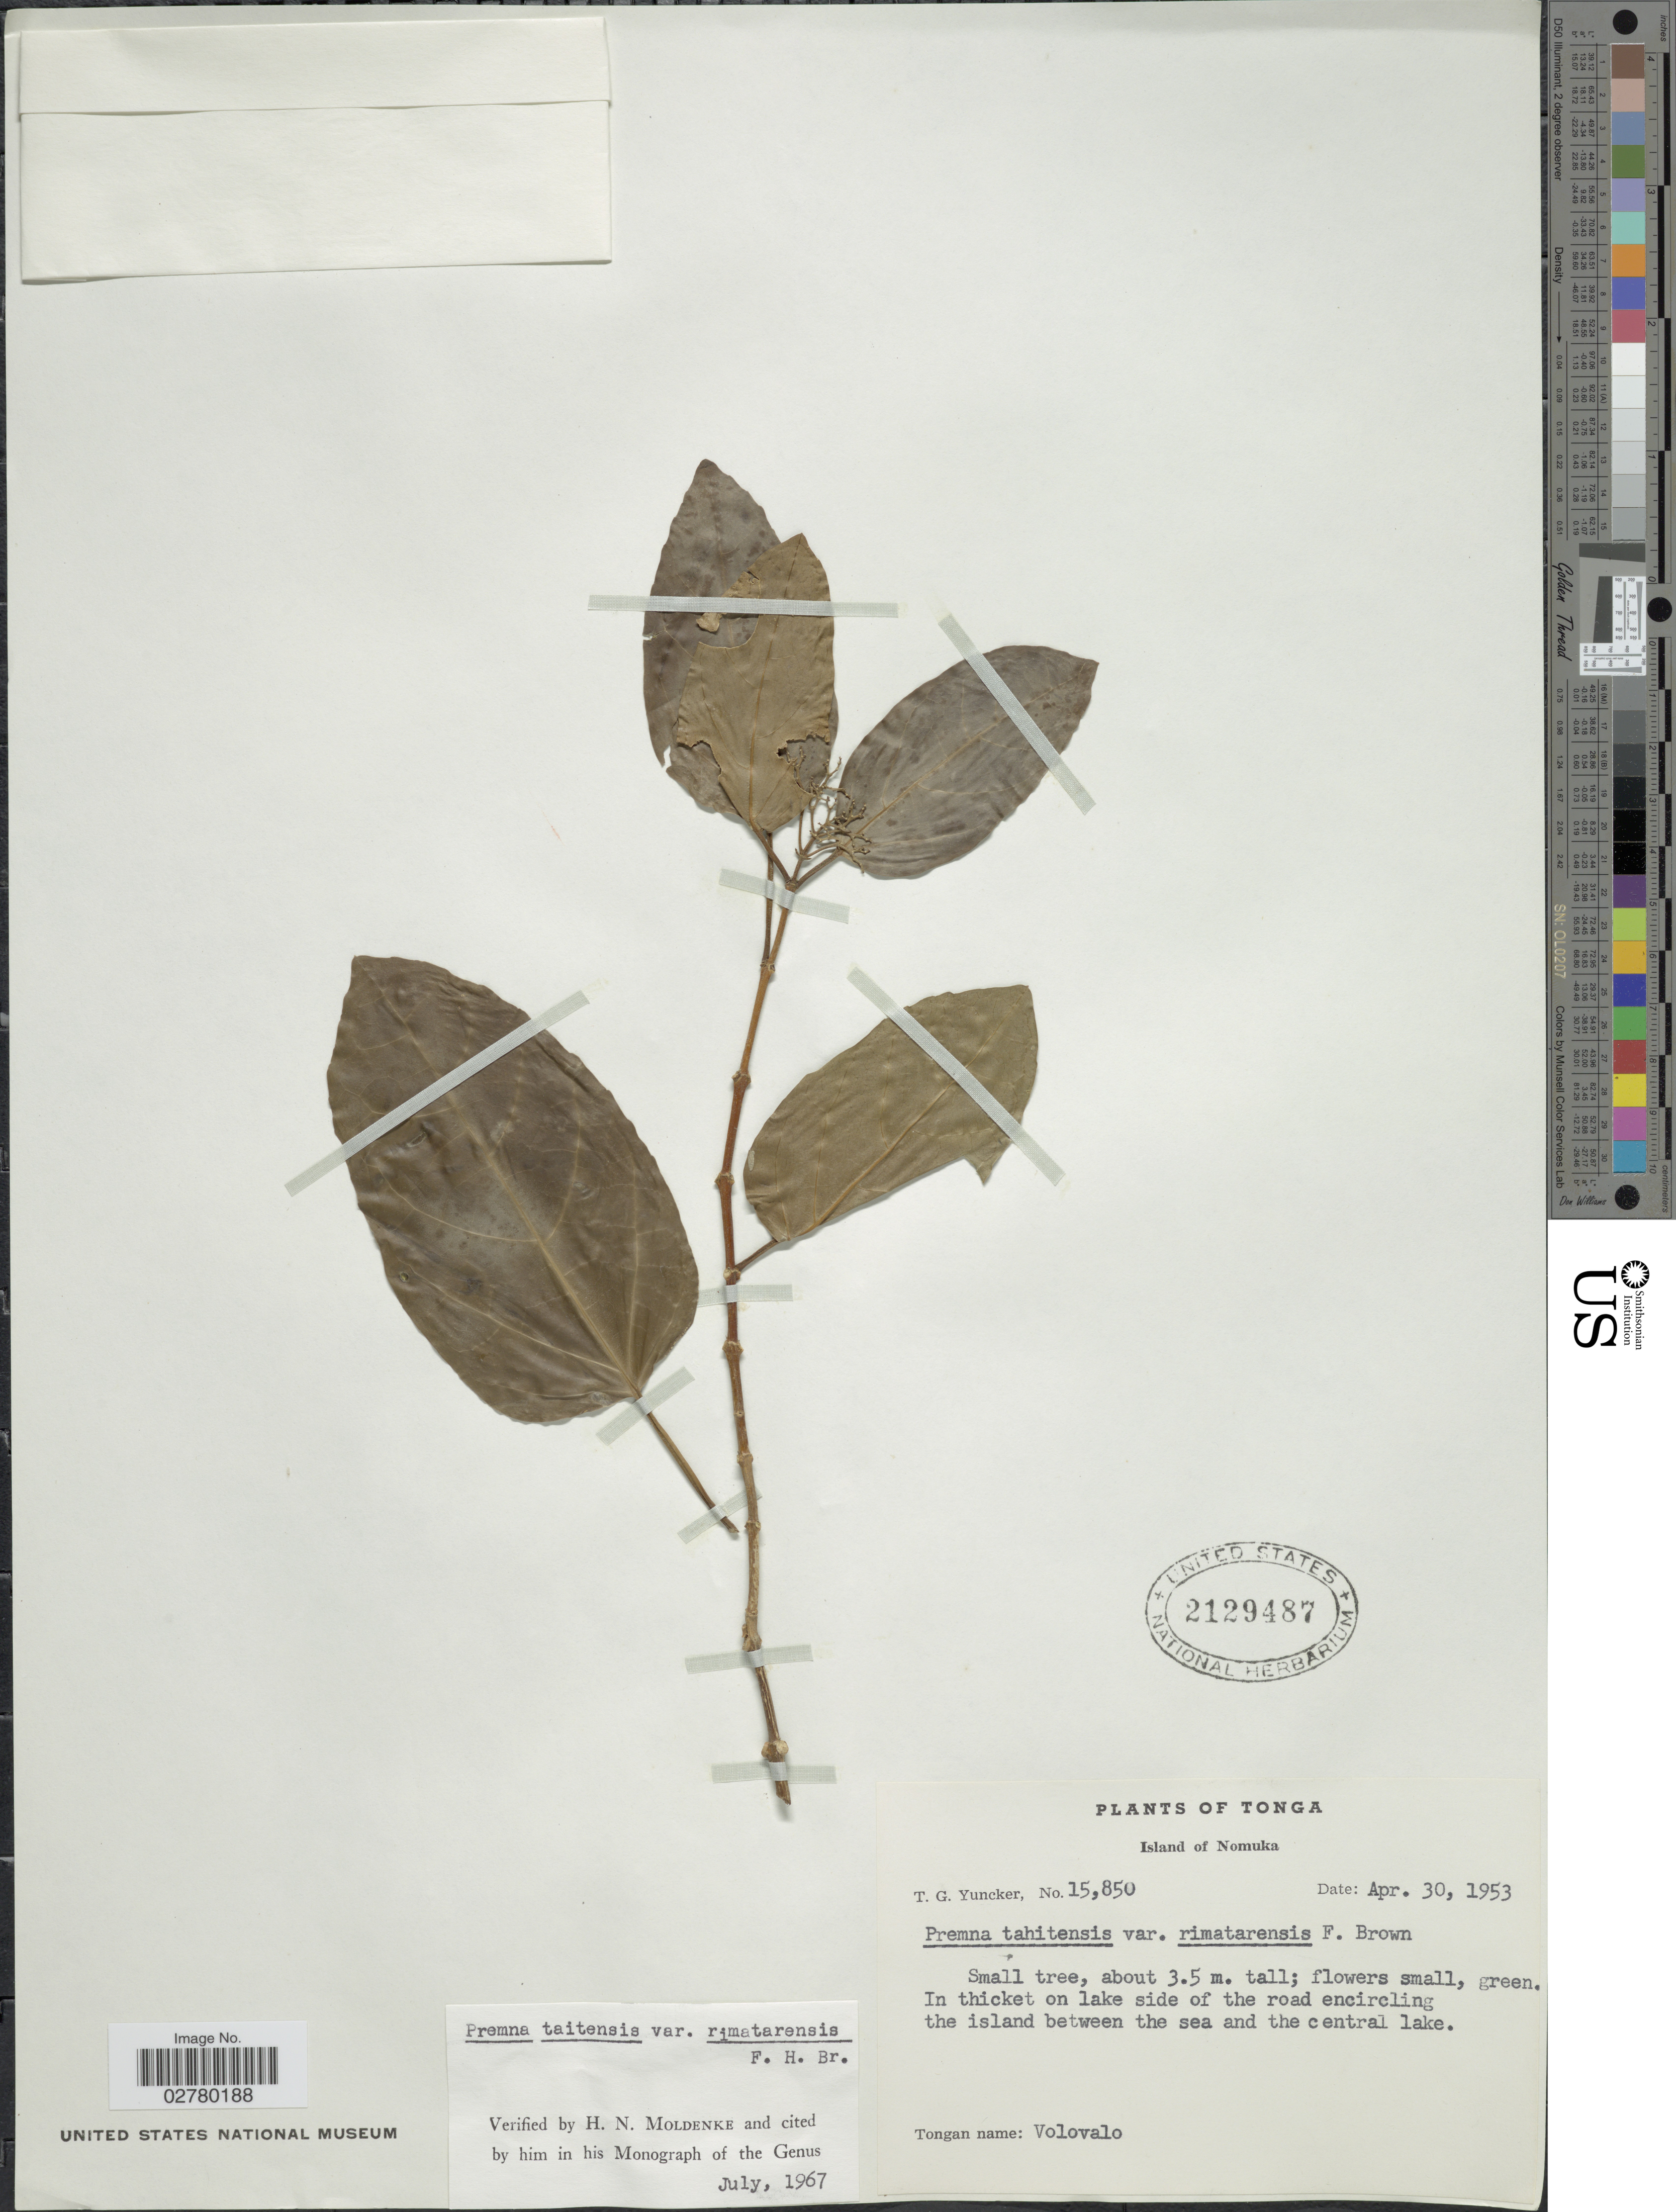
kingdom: Plantae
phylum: Tracheophyta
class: Magnoliopsida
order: Lamiales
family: Lamiaceae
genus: Premna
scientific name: Premna taitensis var. rimatarensis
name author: F. Br.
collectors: T. G. Yuncker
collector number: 15850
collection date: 1953-04-30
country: Tonga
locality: Island of Nomuka. In thicket on lake side of the road encircling the island between the sea and the central lake.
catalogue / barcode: US 2129487